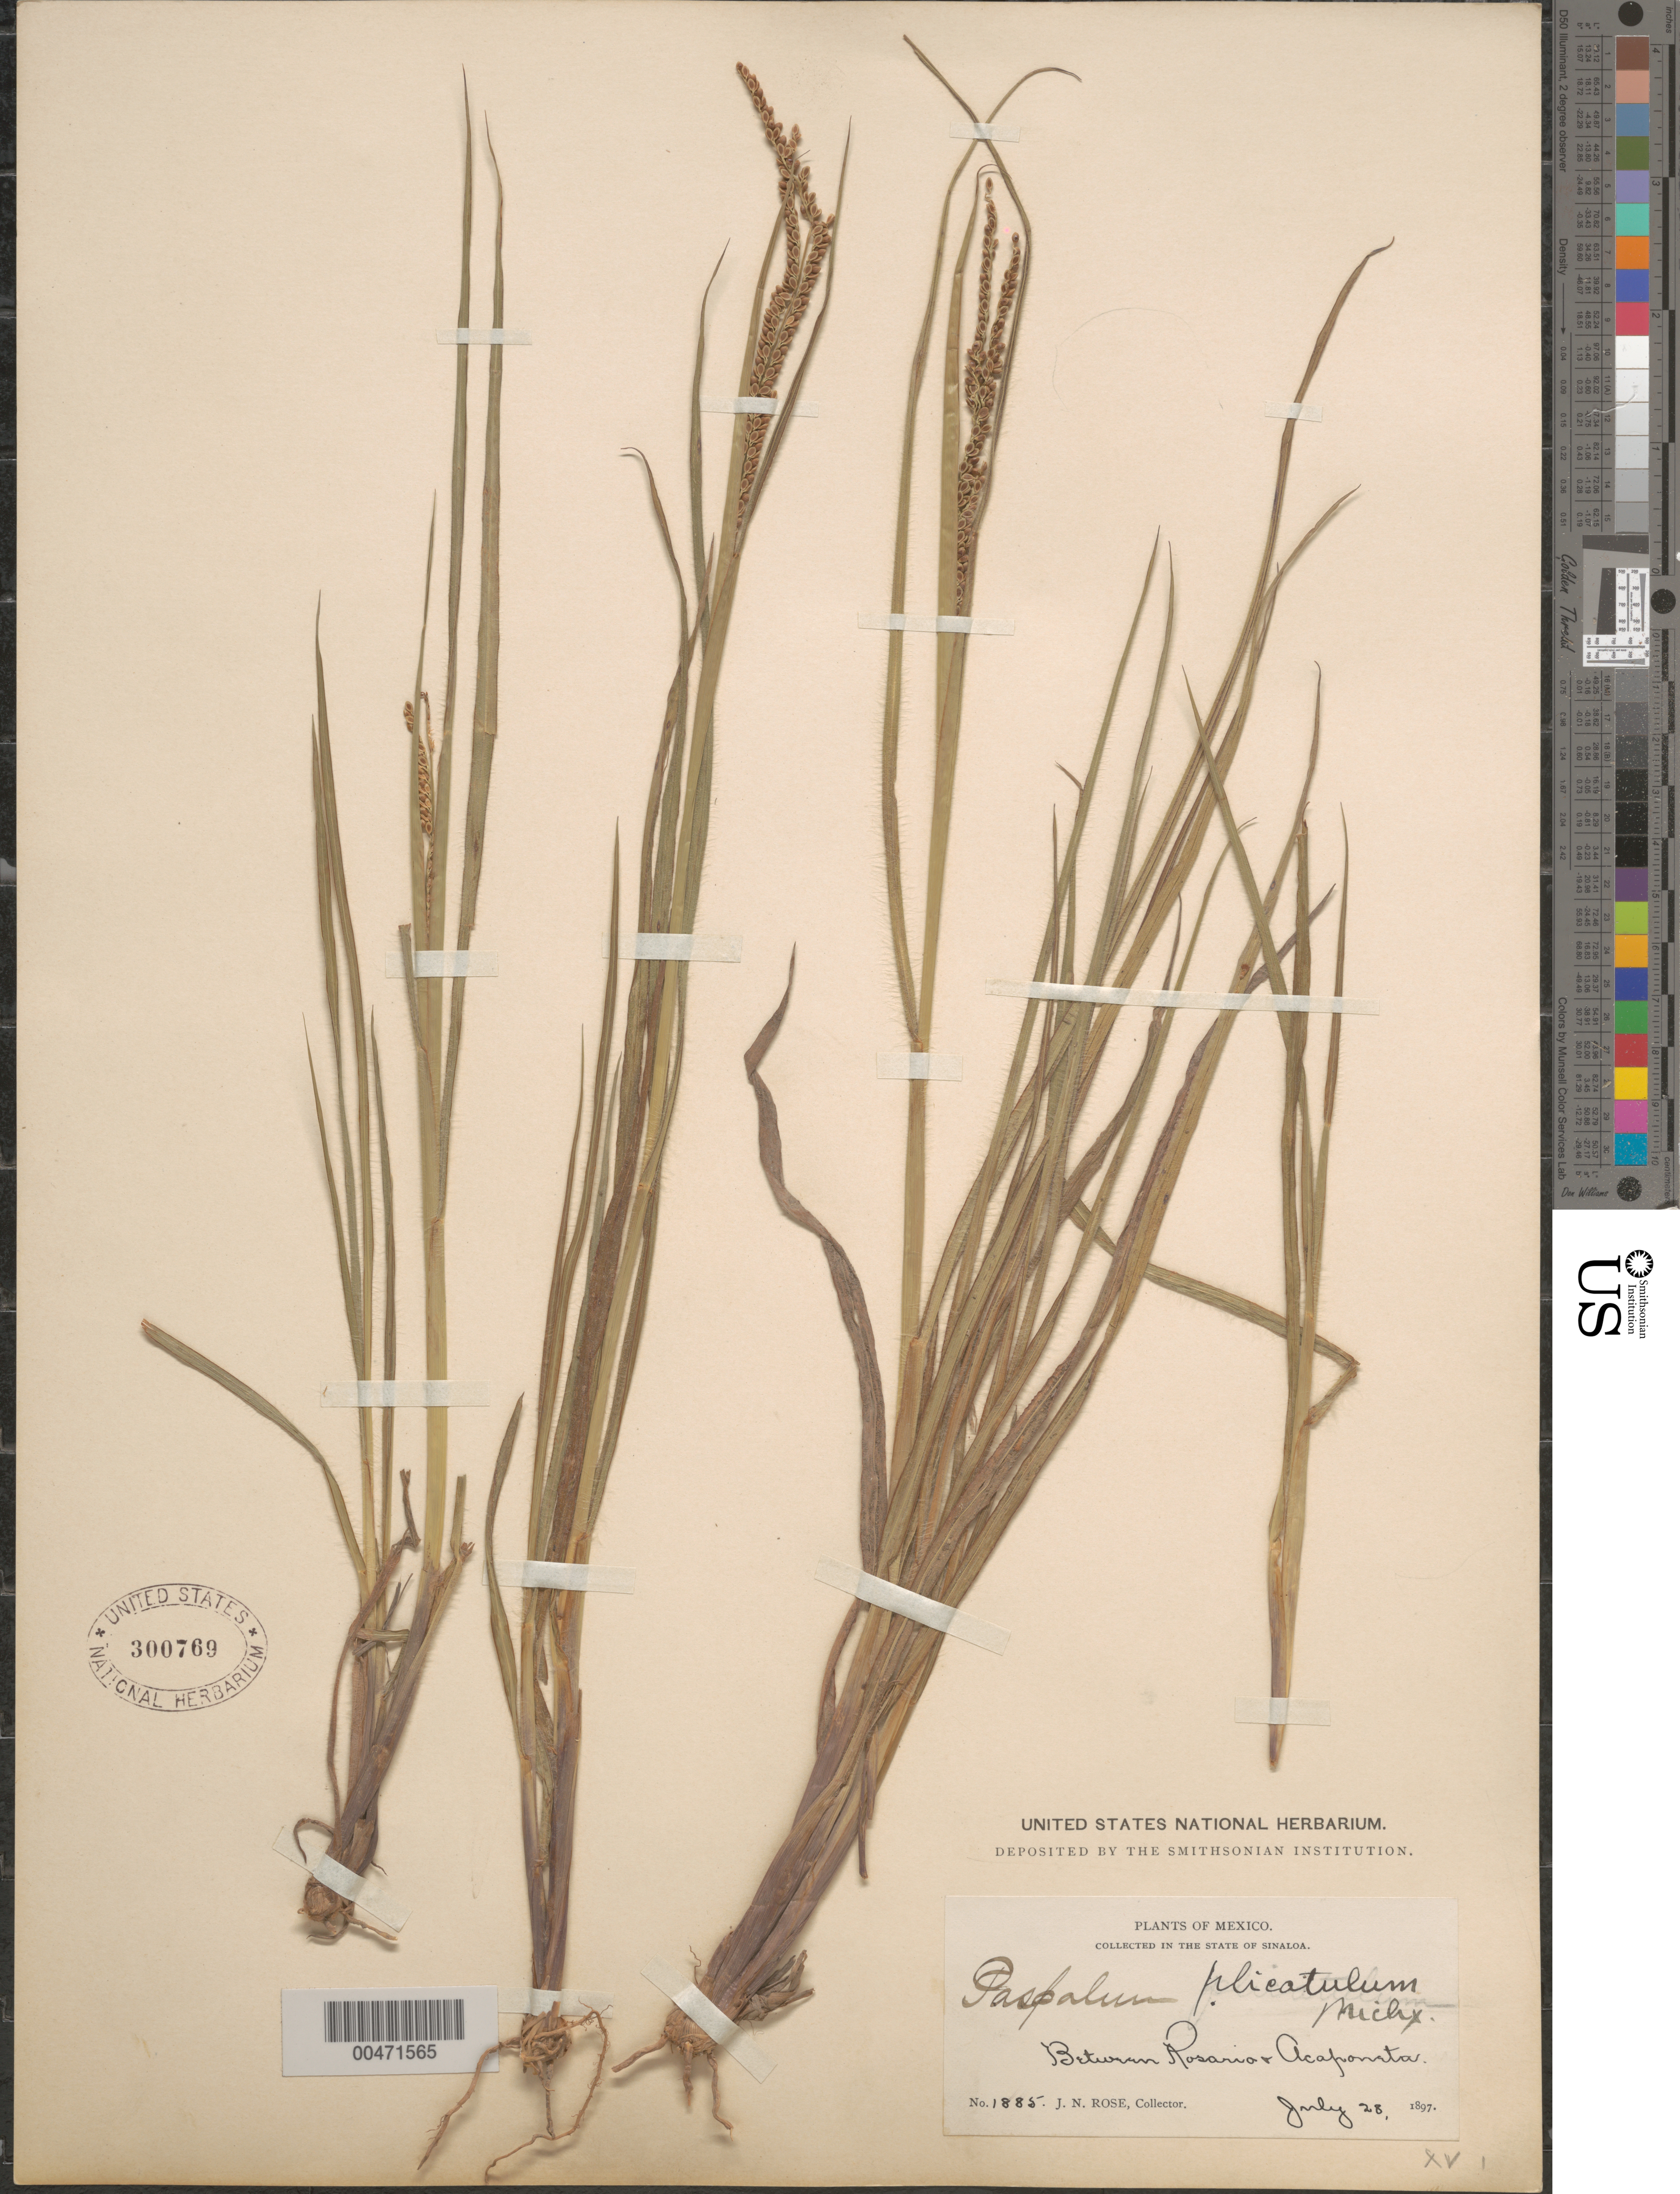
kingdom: Plantae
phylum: Tracheophyta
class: Liliopsida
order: Poales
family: Poaceae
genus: Paspalum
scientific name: Paspalum plicatulum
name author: Michx.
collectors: J. N. Rose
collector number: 1885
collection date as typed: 28 Jul 1897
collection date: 1897-07-28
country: Mexico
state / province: Sinaloa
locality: Between Rosario & Acaponeta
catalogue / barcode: US 300769